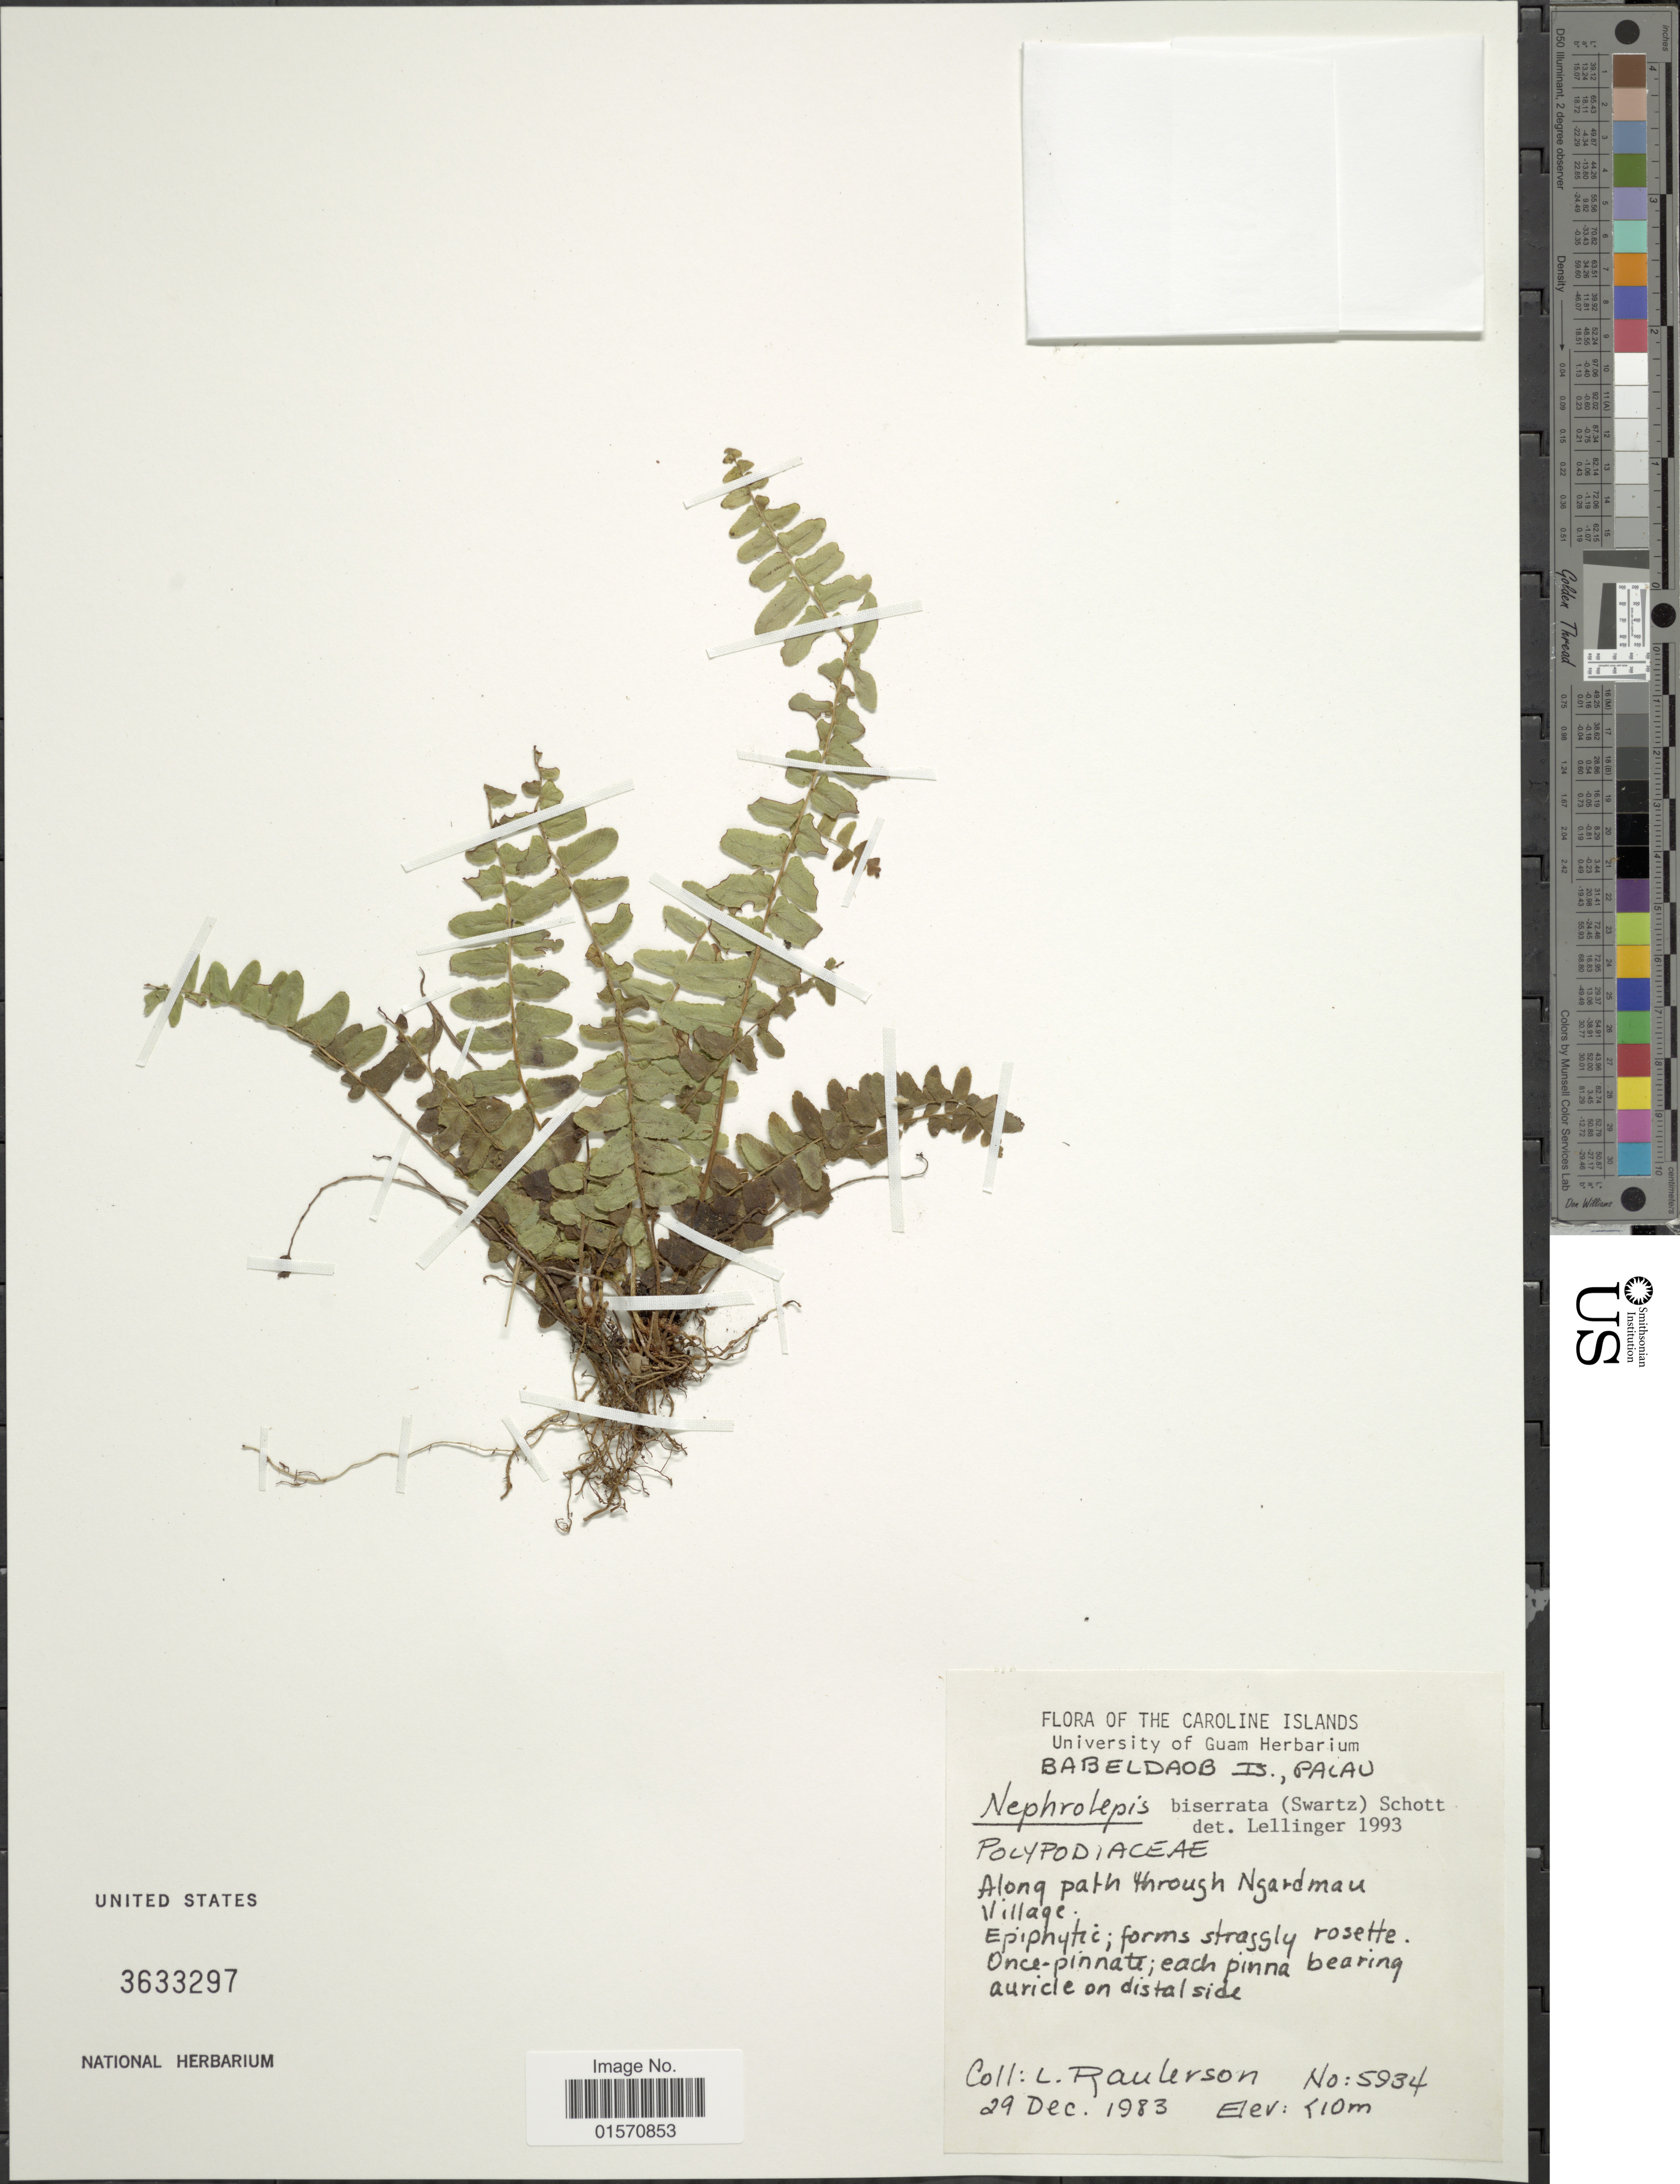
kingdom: Plantae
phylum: Tracheophyta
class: Polypodiopsida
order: Polypodiales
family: Nephrolepidaceae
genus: Nephrolepis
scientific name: Nephrolepis biserrata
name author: (Sw.) Schott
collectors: L. Raulerson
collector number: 5934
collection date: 1983-12-29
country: Palau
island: Babeldaob [Babelthuap]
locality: Caroline Islands. Babeldaob Is. Palau. Along path through Ngardmau Village [interpreted]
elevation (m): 10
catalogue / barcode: US 3633297